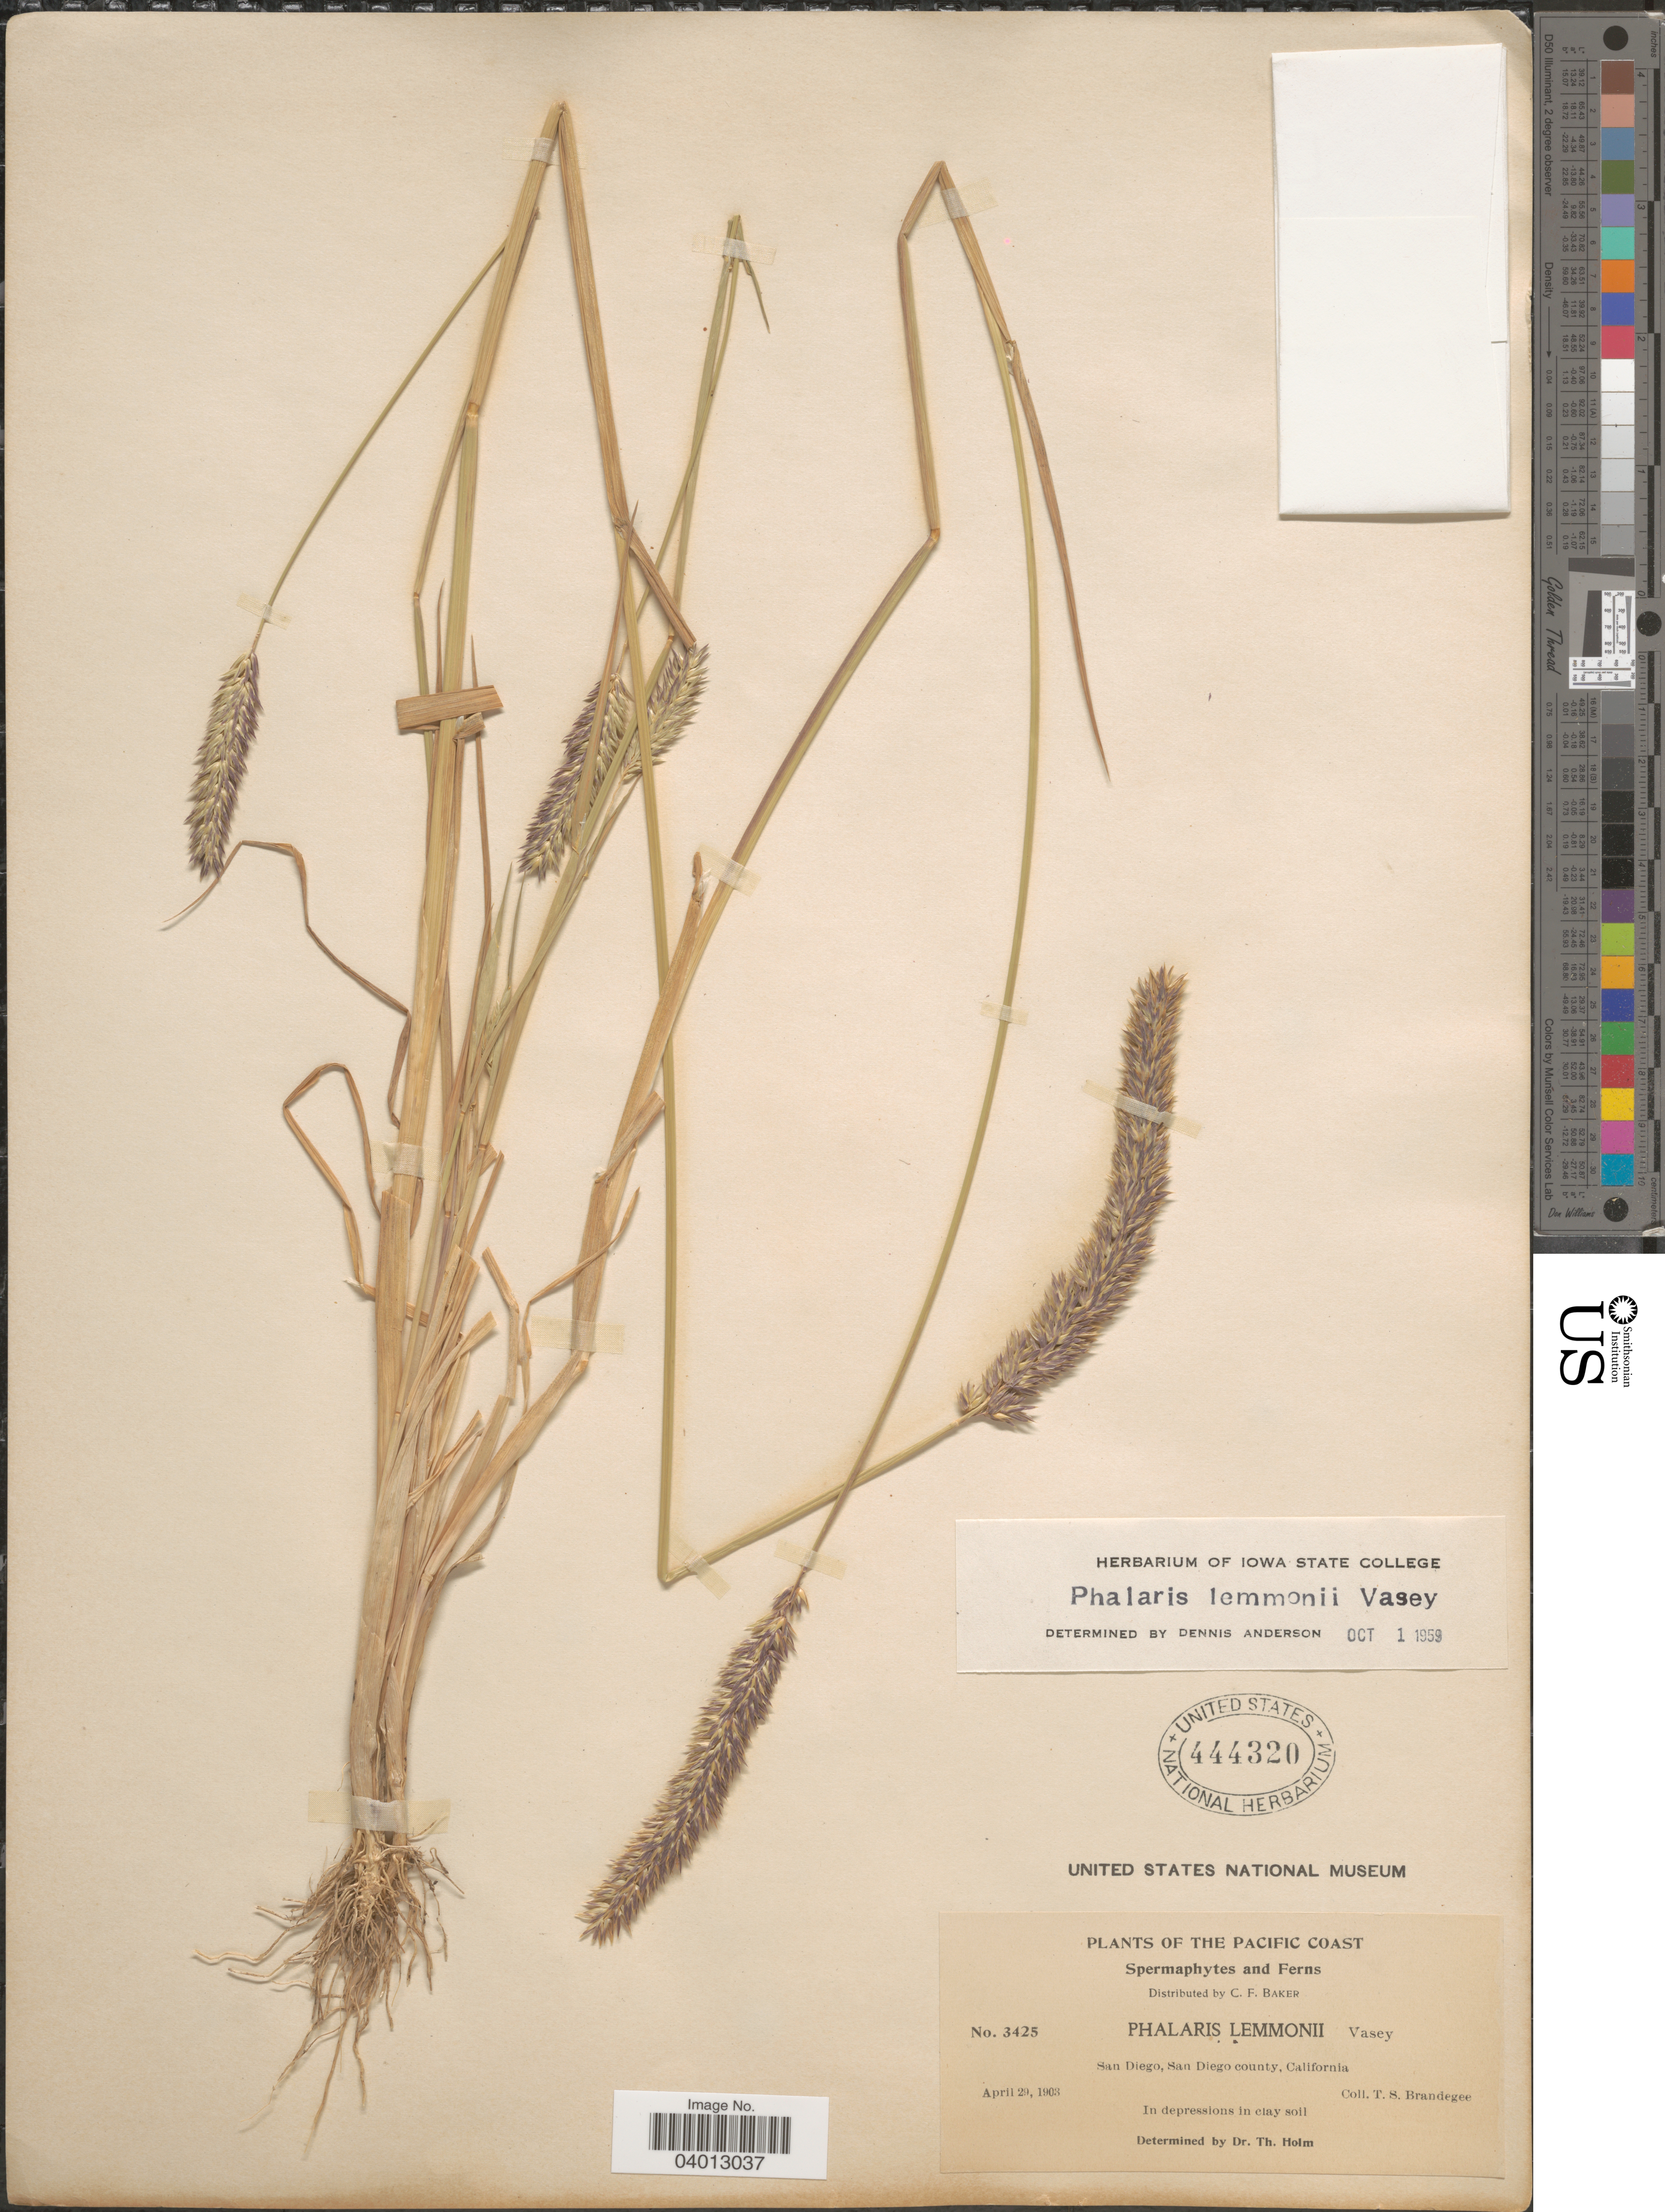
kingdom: Plantae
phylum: Tracheophyta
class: Liliopsida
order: Poales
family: Poaceae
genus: Phalaris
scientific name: Phalaris lemmonii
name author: Vasey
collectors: T. S. Brandegee (herbarium)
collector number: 3425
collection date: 1903-04-29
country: United States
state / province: California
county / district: San Diego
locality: The Pacific Coast. San Diego, San Diego county.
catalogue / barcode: US 444320